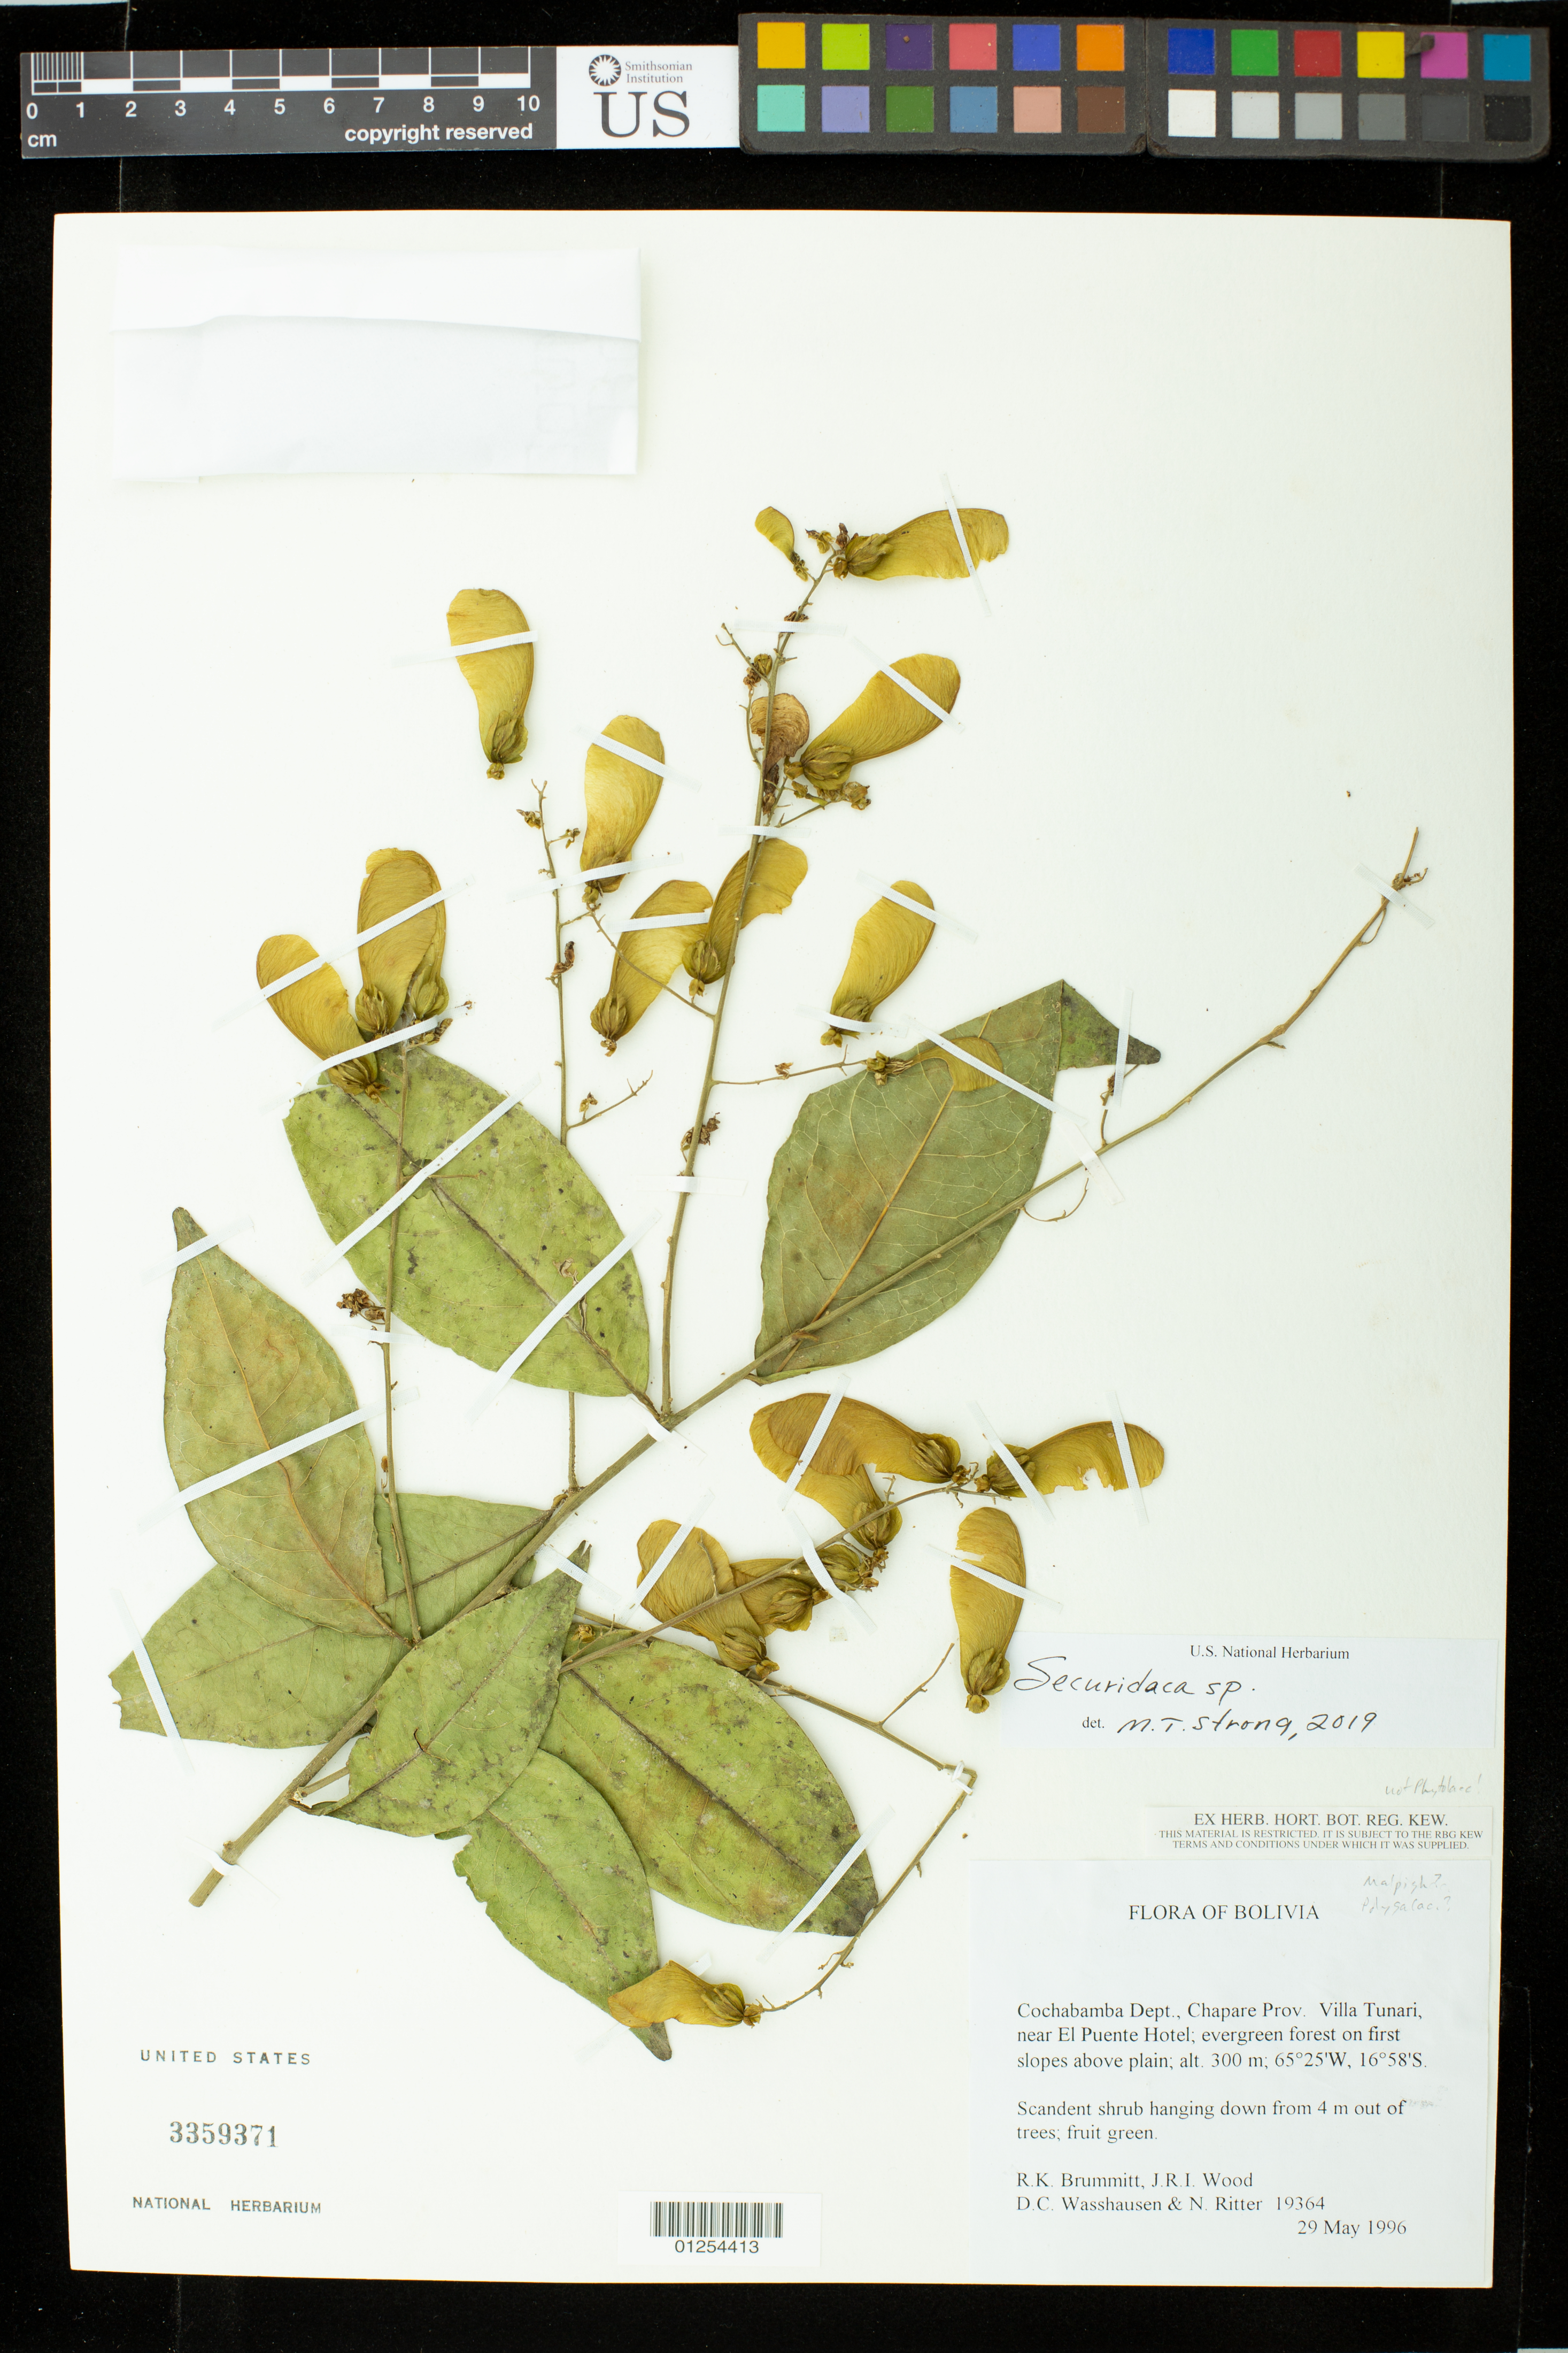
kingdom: Plantae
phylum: Tracheophyta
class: Magnoliopsida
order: Fabales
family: Polygalaceae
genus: Securidaca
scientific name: Securidaca sp.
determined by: Strong, Mark T., (BOT), Smithsonian Institution - National Museum of Natural History (UNITED STATES)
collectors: R. K. Brummitt, J. R. I. Wood, D. C. Wasshausen & N. Ritter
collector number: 19364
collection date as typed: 29 May 1996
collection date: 1996-05-29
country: Bolivia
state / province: Cochabamba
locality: Cochabamba Dept., Chapare Prov. Villa Tunari, near El Puente Hotel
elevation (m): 300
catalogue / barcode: US 3359371